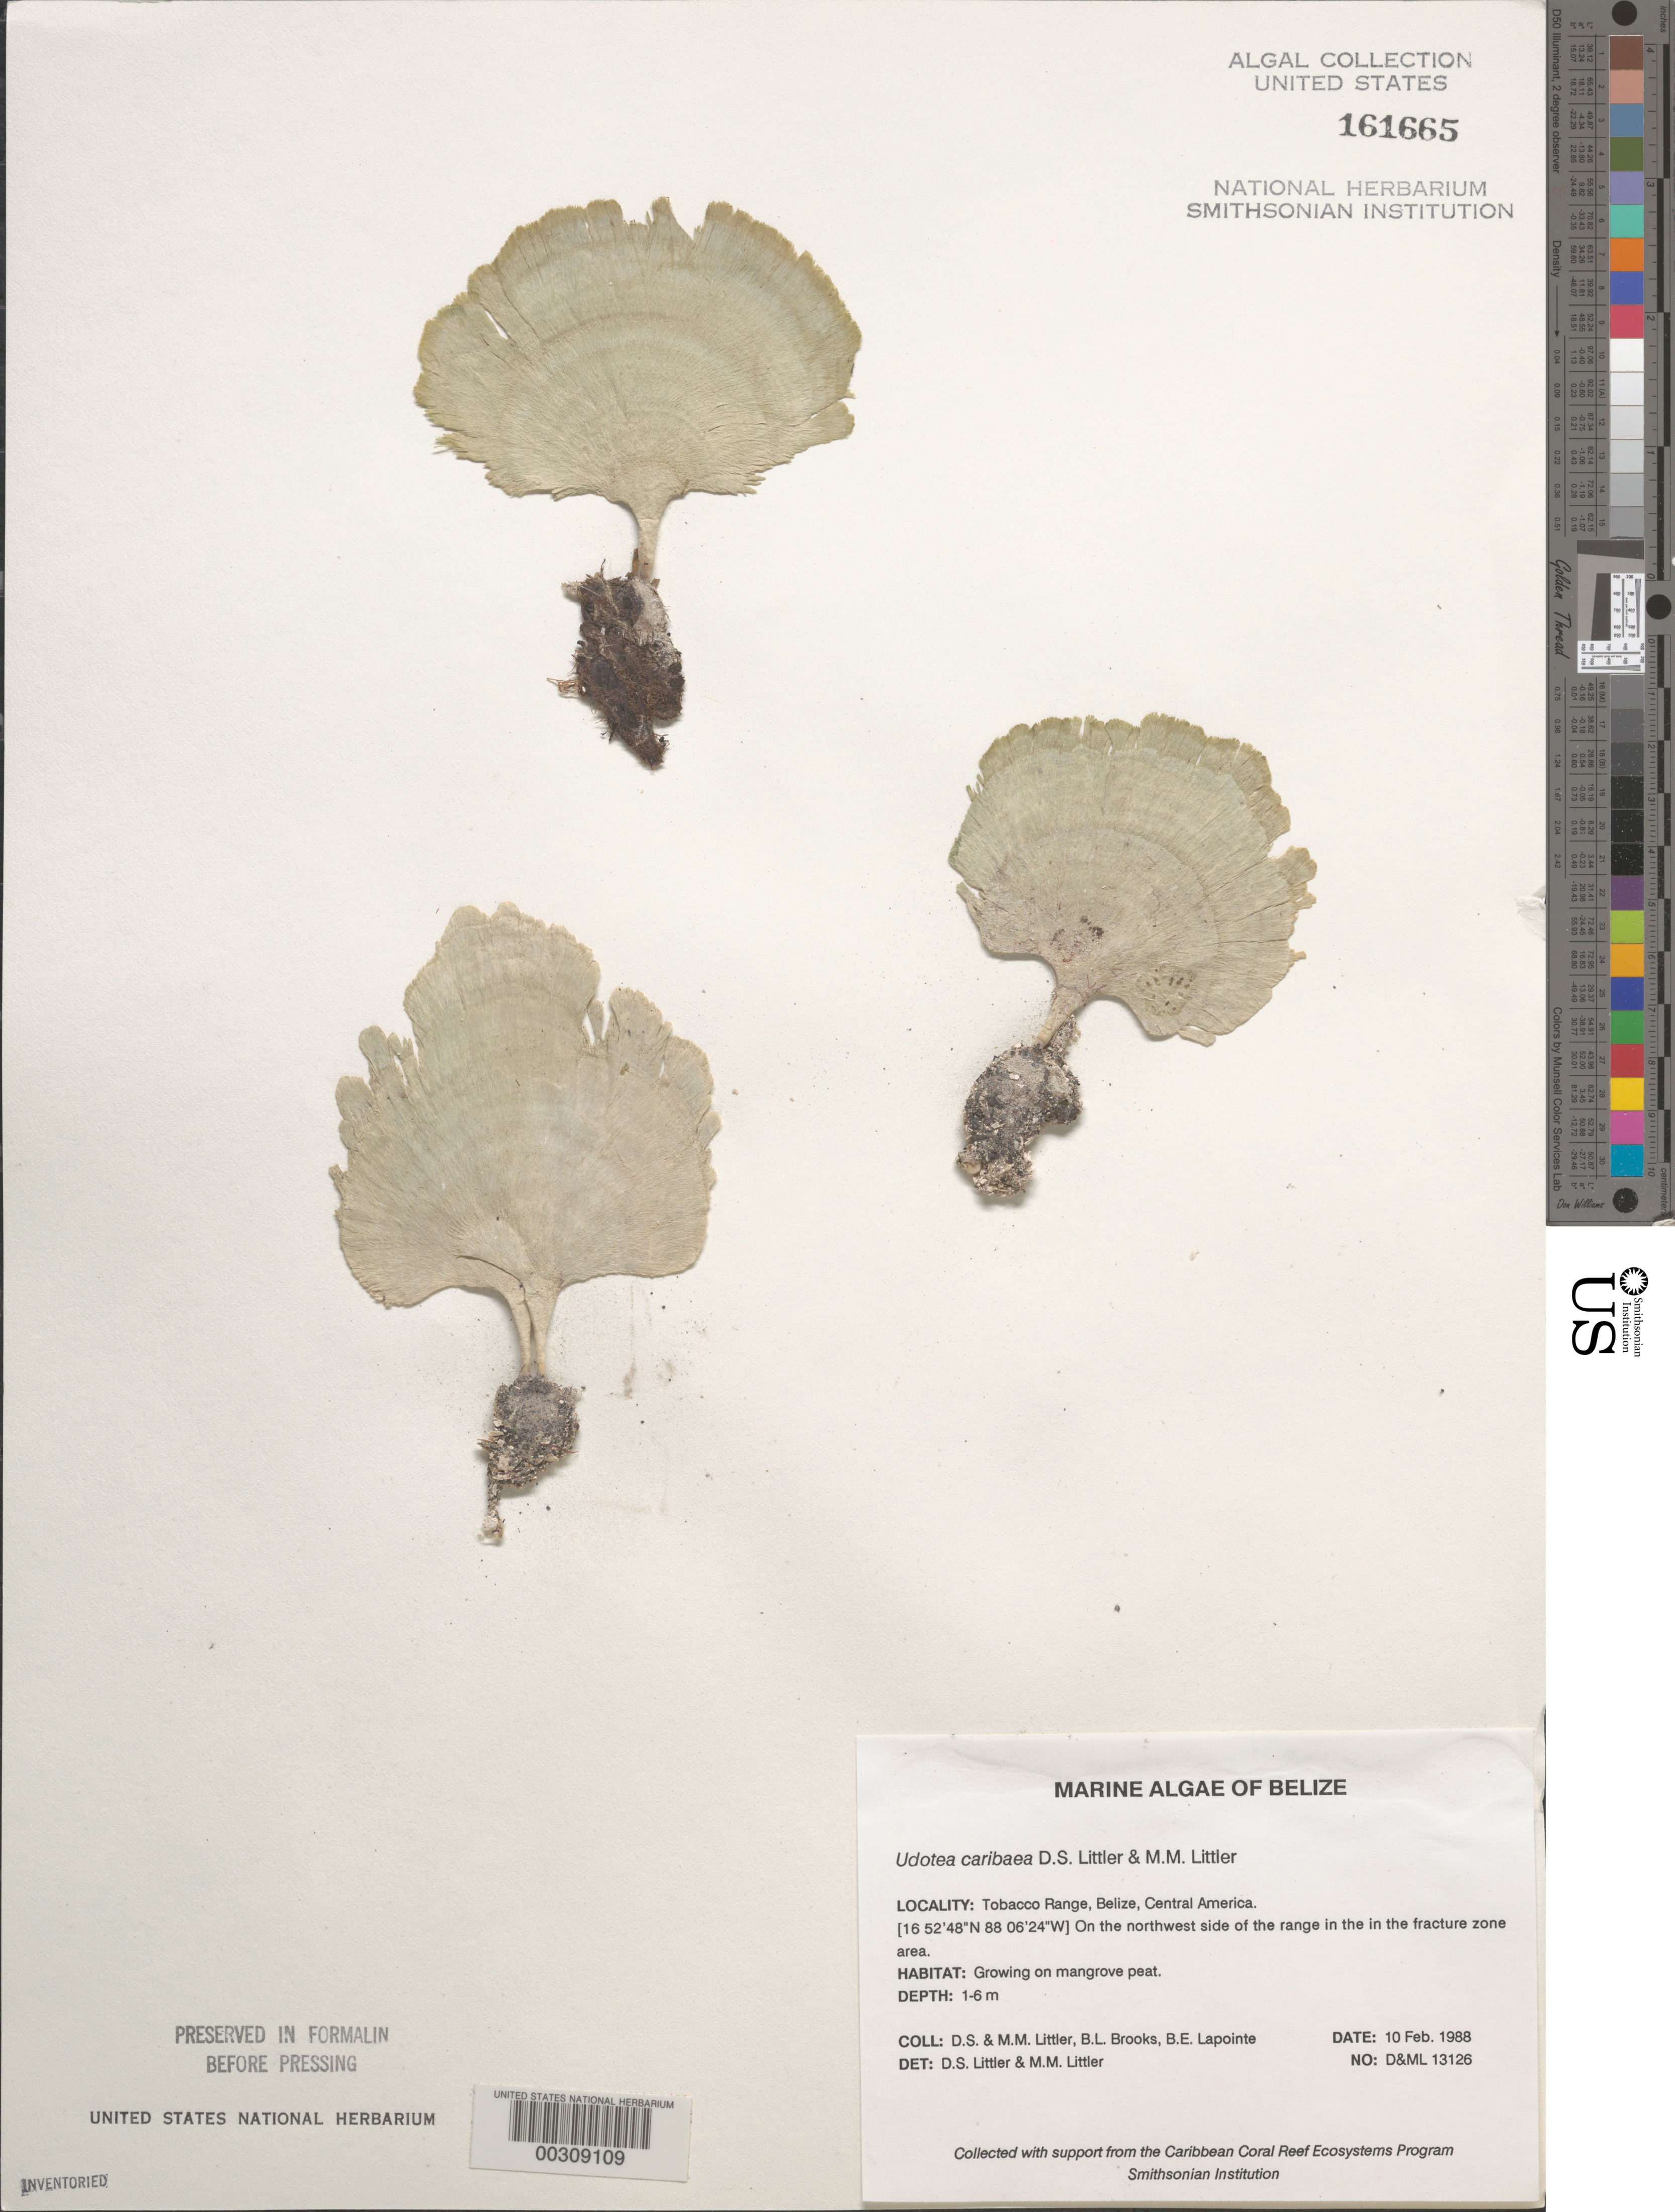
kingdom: Plantae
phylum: Chlorophyta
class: Ulvophyceae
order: Bryopsidales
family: Udoteaceae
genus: Udotea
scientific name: Udotea caribaea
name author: D.S. Littler & Littler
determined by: Littler, D. S.; Littler, M. M.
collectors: D. S. Littler, M. M. Littler, B. Brooks & B. Lapointe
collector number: D&ML 13126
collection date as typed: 10 Feb 1988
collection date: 1988-02-10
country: Belize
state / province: Stann Creek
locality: Tobacco Range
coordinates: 16 52.8'N, 88 06.4'W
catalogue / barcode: US 161665